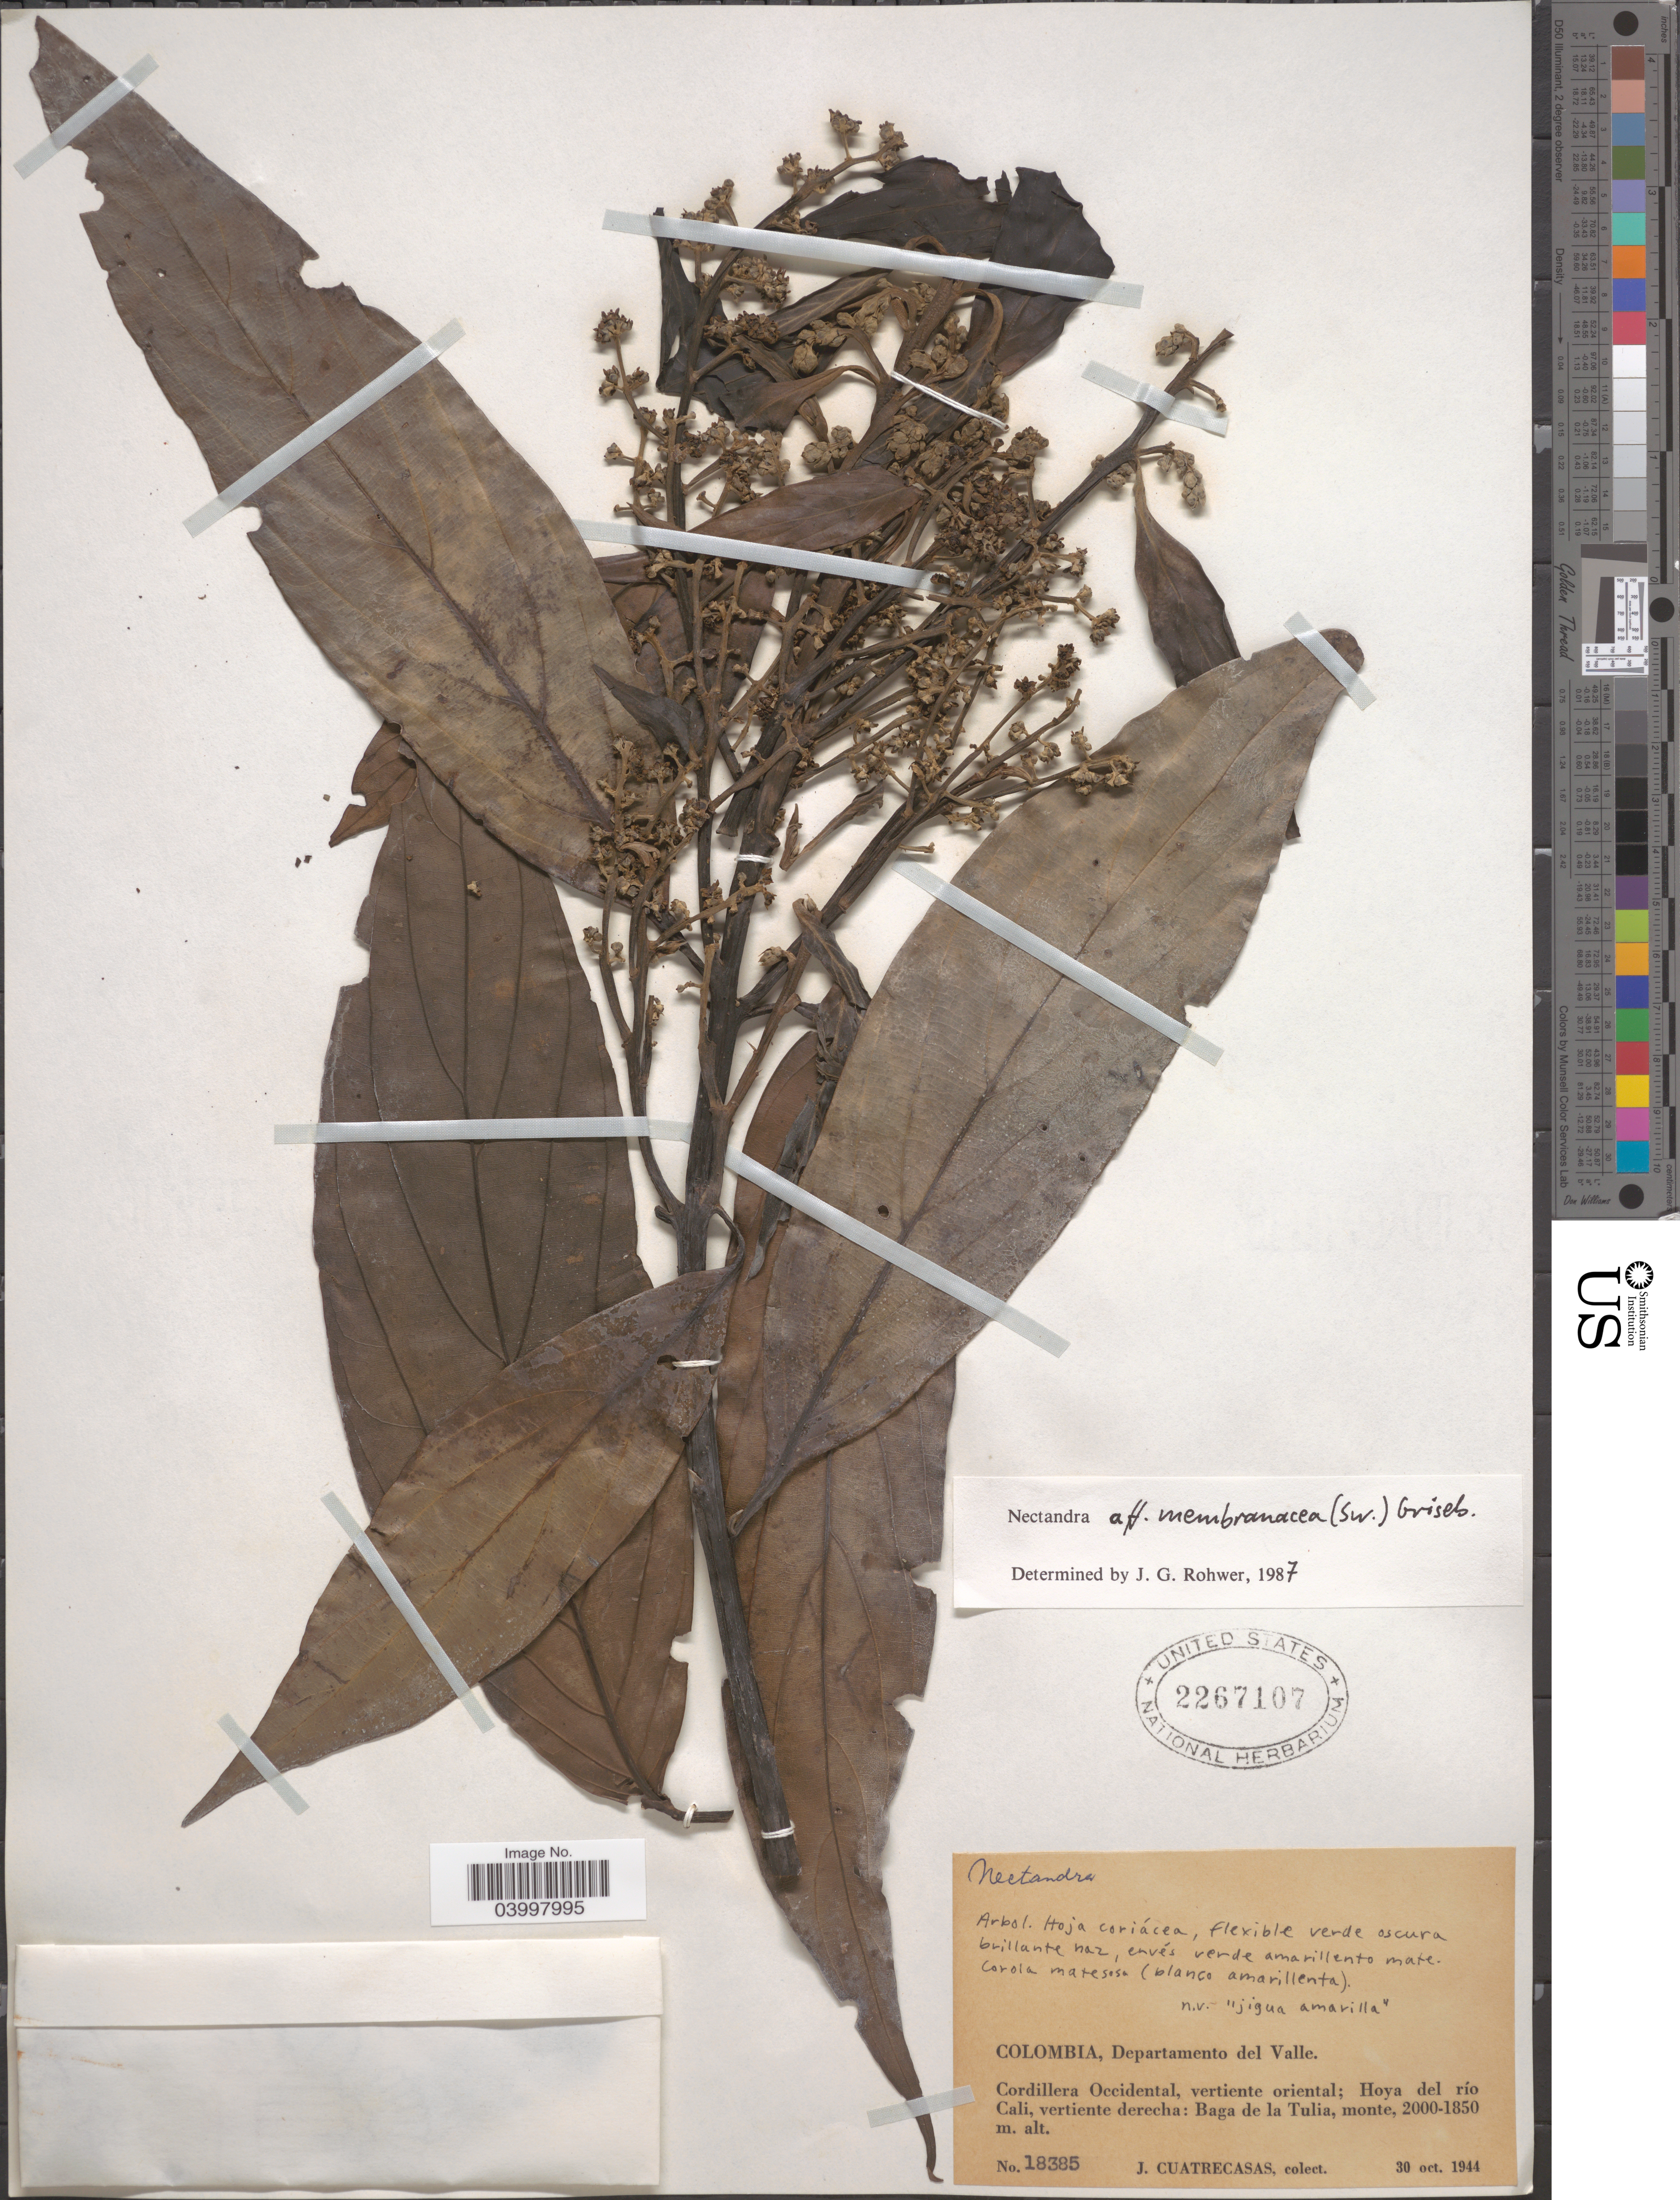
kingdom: Plantae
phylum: Tracheophyta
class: Magnoliopsida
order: Laurales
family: Lauraceae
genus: Nectandra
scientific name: Nectandra membranacea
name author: (Sw.) Griseb.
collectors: J. Cuatrecasas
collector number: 18385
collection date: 1944-10-30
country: Colombia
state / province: Valle del Cauca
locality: Departamento del Valle. Cordillera Occidental, vertiente oriental; Hoya del río Cali, vertiente derecha: Baga de la Tulia.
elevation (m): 1850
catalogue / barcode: US 2267107